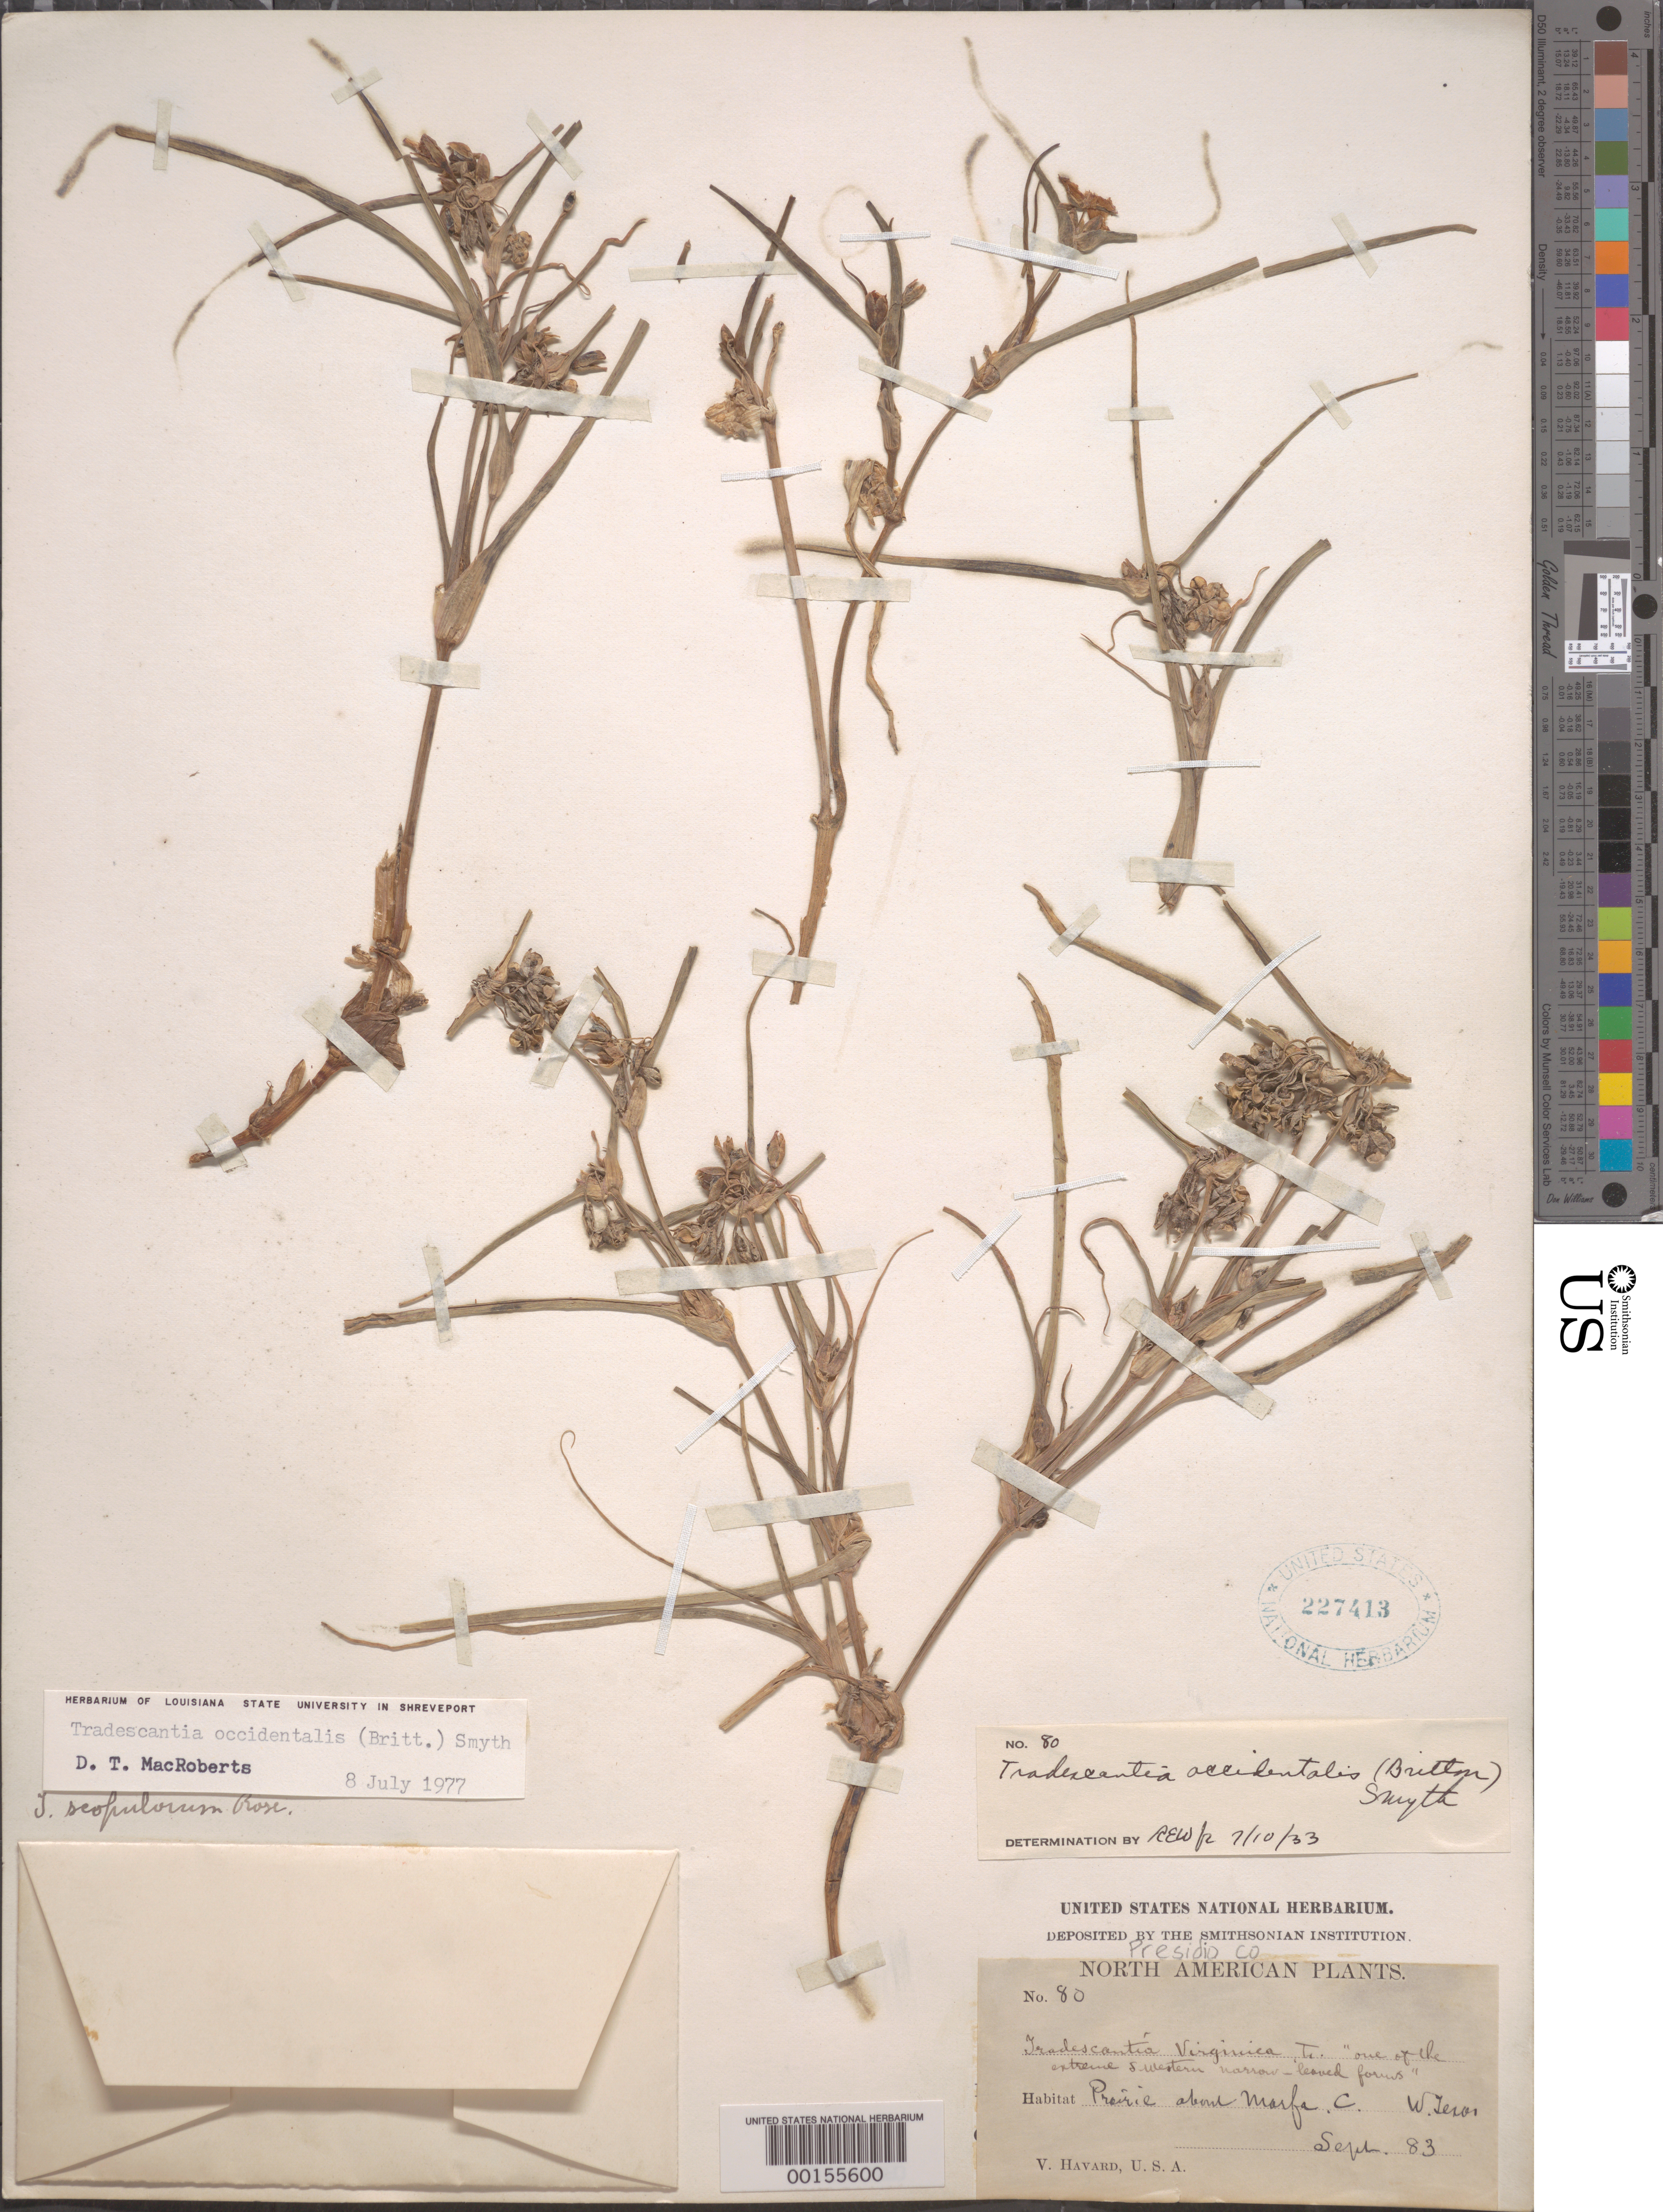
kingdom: Plantae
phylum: Tracheophyta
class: Liliopsida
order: Commelinales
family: Commelinaceae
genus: Tradescantia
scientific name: Tradescantia occidentalis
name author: (Britton) Smyth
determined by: MAcRoberts, D. T.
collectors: V. Havard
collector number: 80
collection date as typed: Sep 1883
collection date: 1883-09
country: United States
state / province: Texas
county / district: Presidio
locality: Marfa, e of rio grande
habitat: Prairie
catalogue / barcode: US 227413